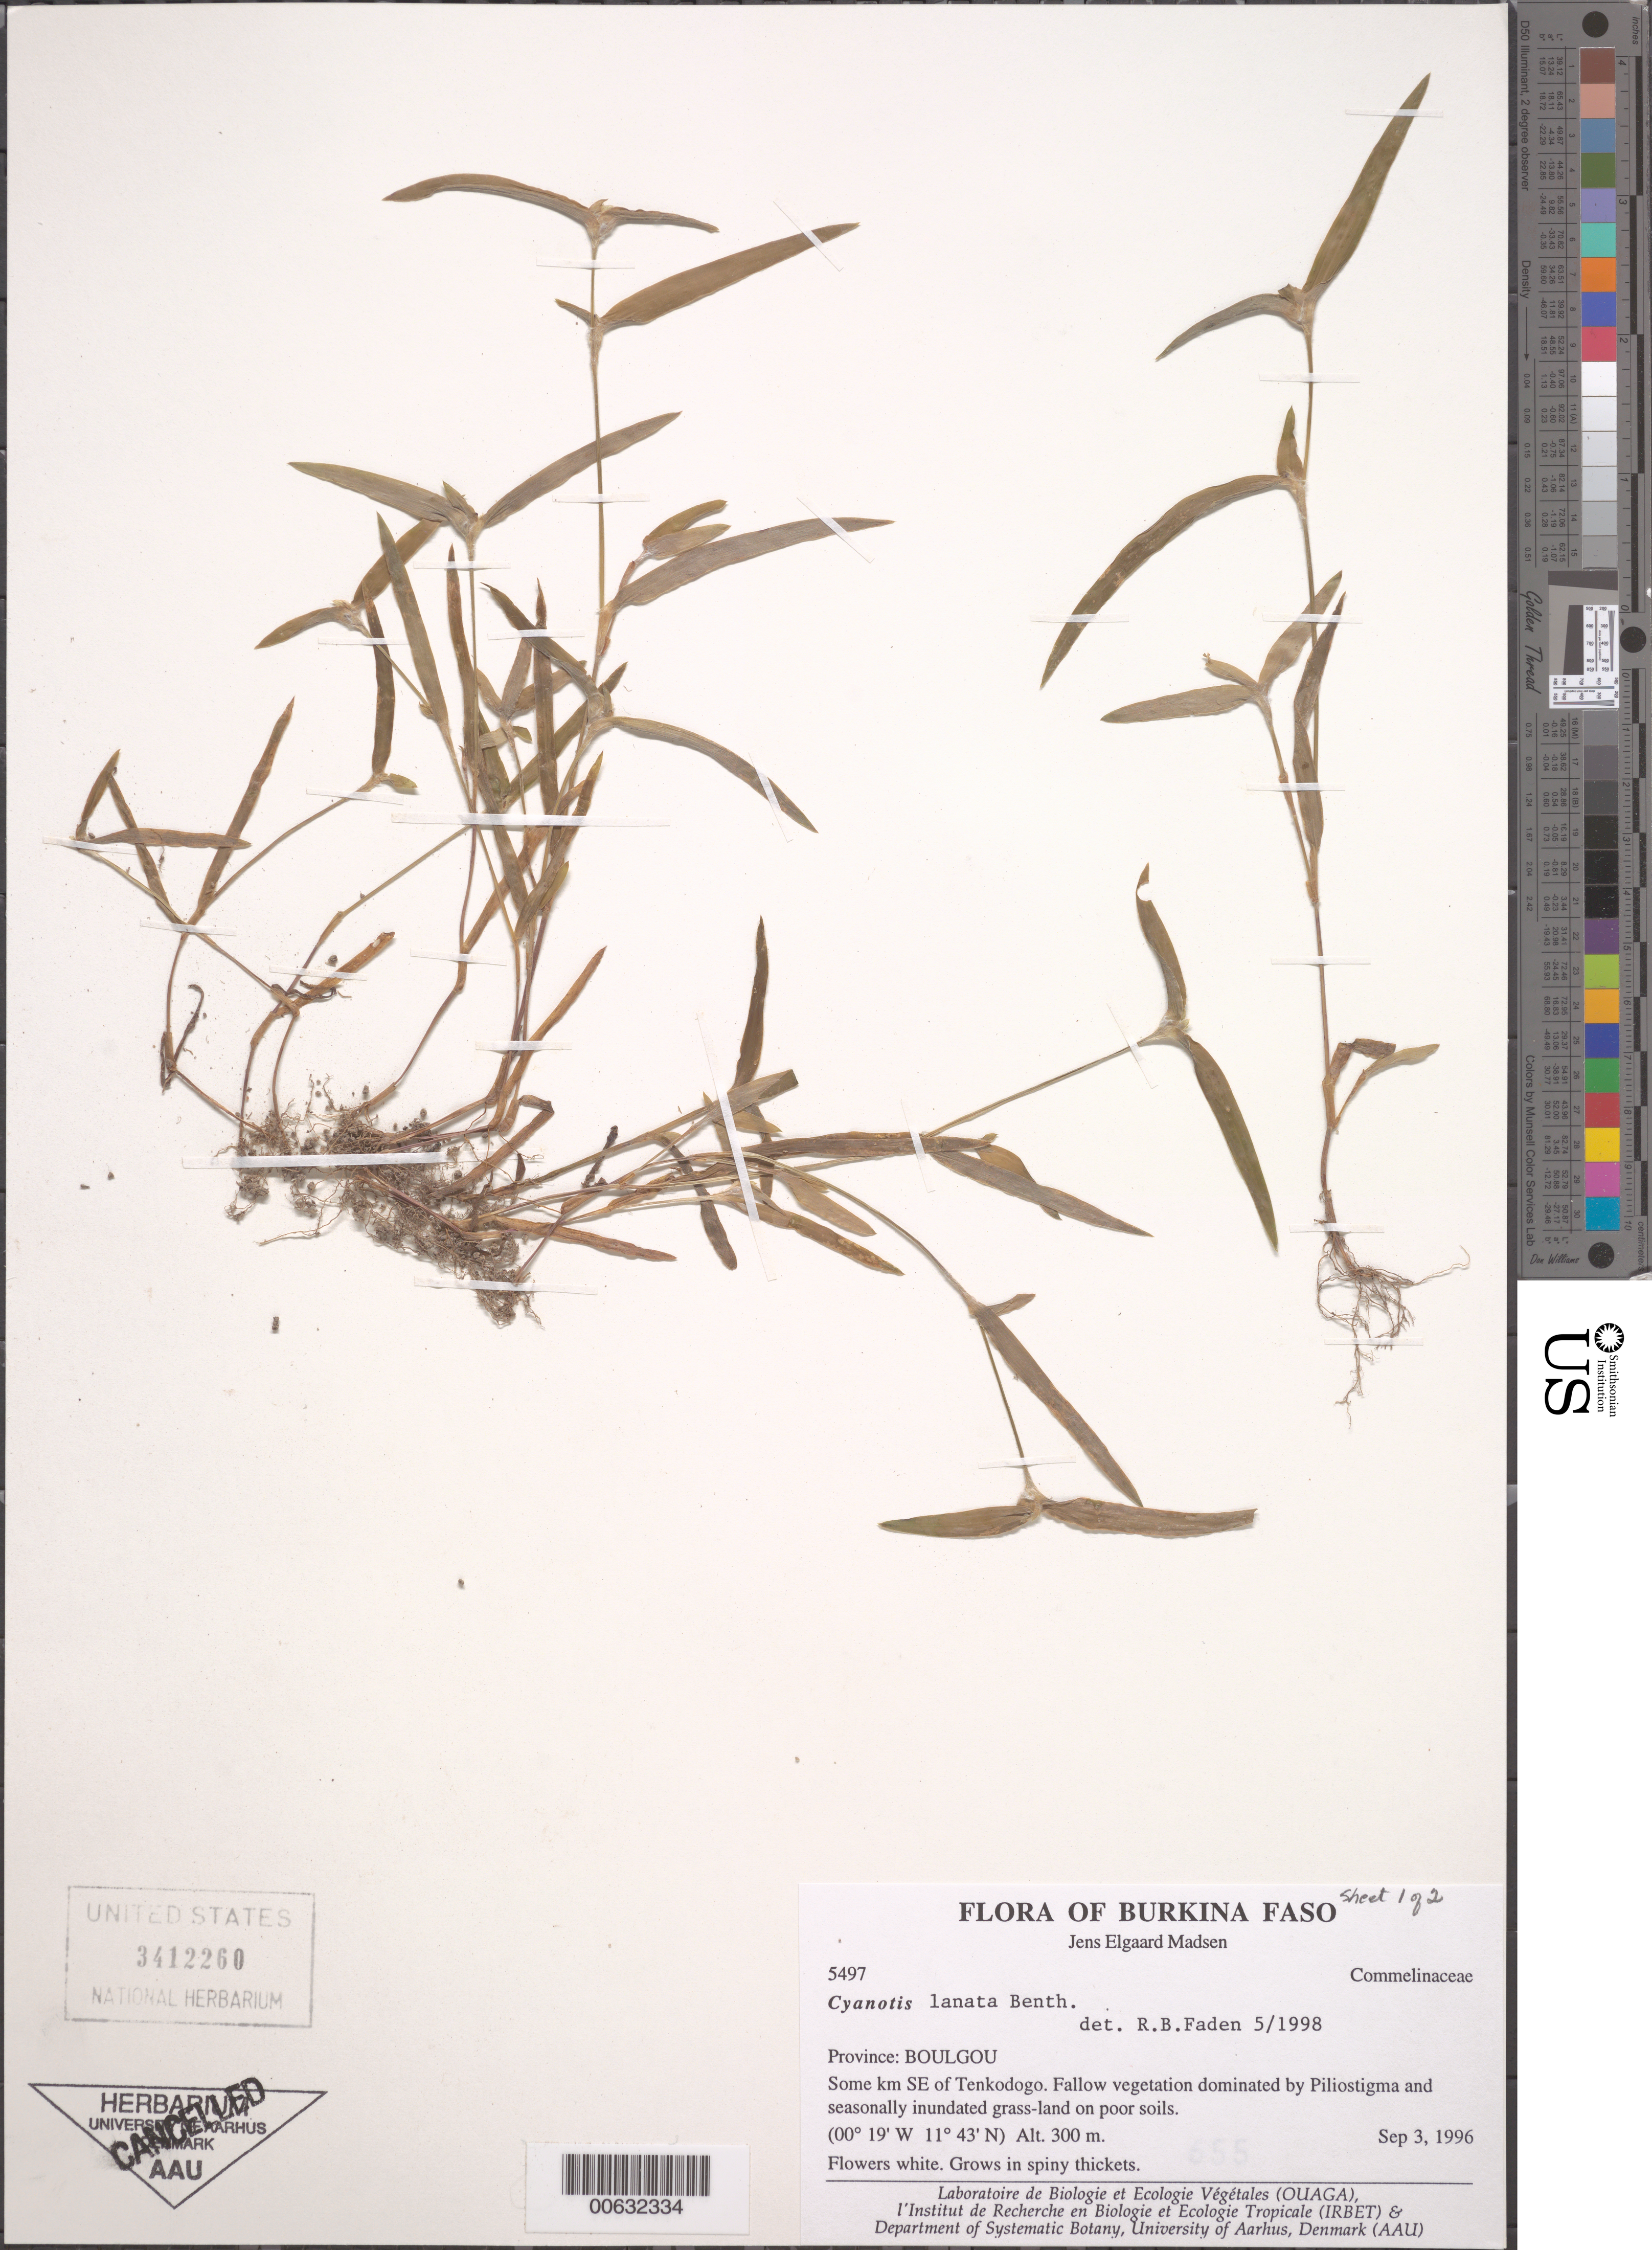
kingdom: Plantae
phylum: Tracheophyta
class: Liliopsida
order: Commelinales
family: Commelinaceae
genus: Cyanotis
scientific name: Cyanotis lanata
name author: Benth.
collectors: J. E. Madsen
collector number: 5497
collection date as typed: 03 Sep 1996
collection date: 1996-09-03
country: Burkina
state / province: Centre-Est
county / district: Boulgou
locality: S of Tenkodogo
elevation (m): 300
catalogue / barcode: US 3412260